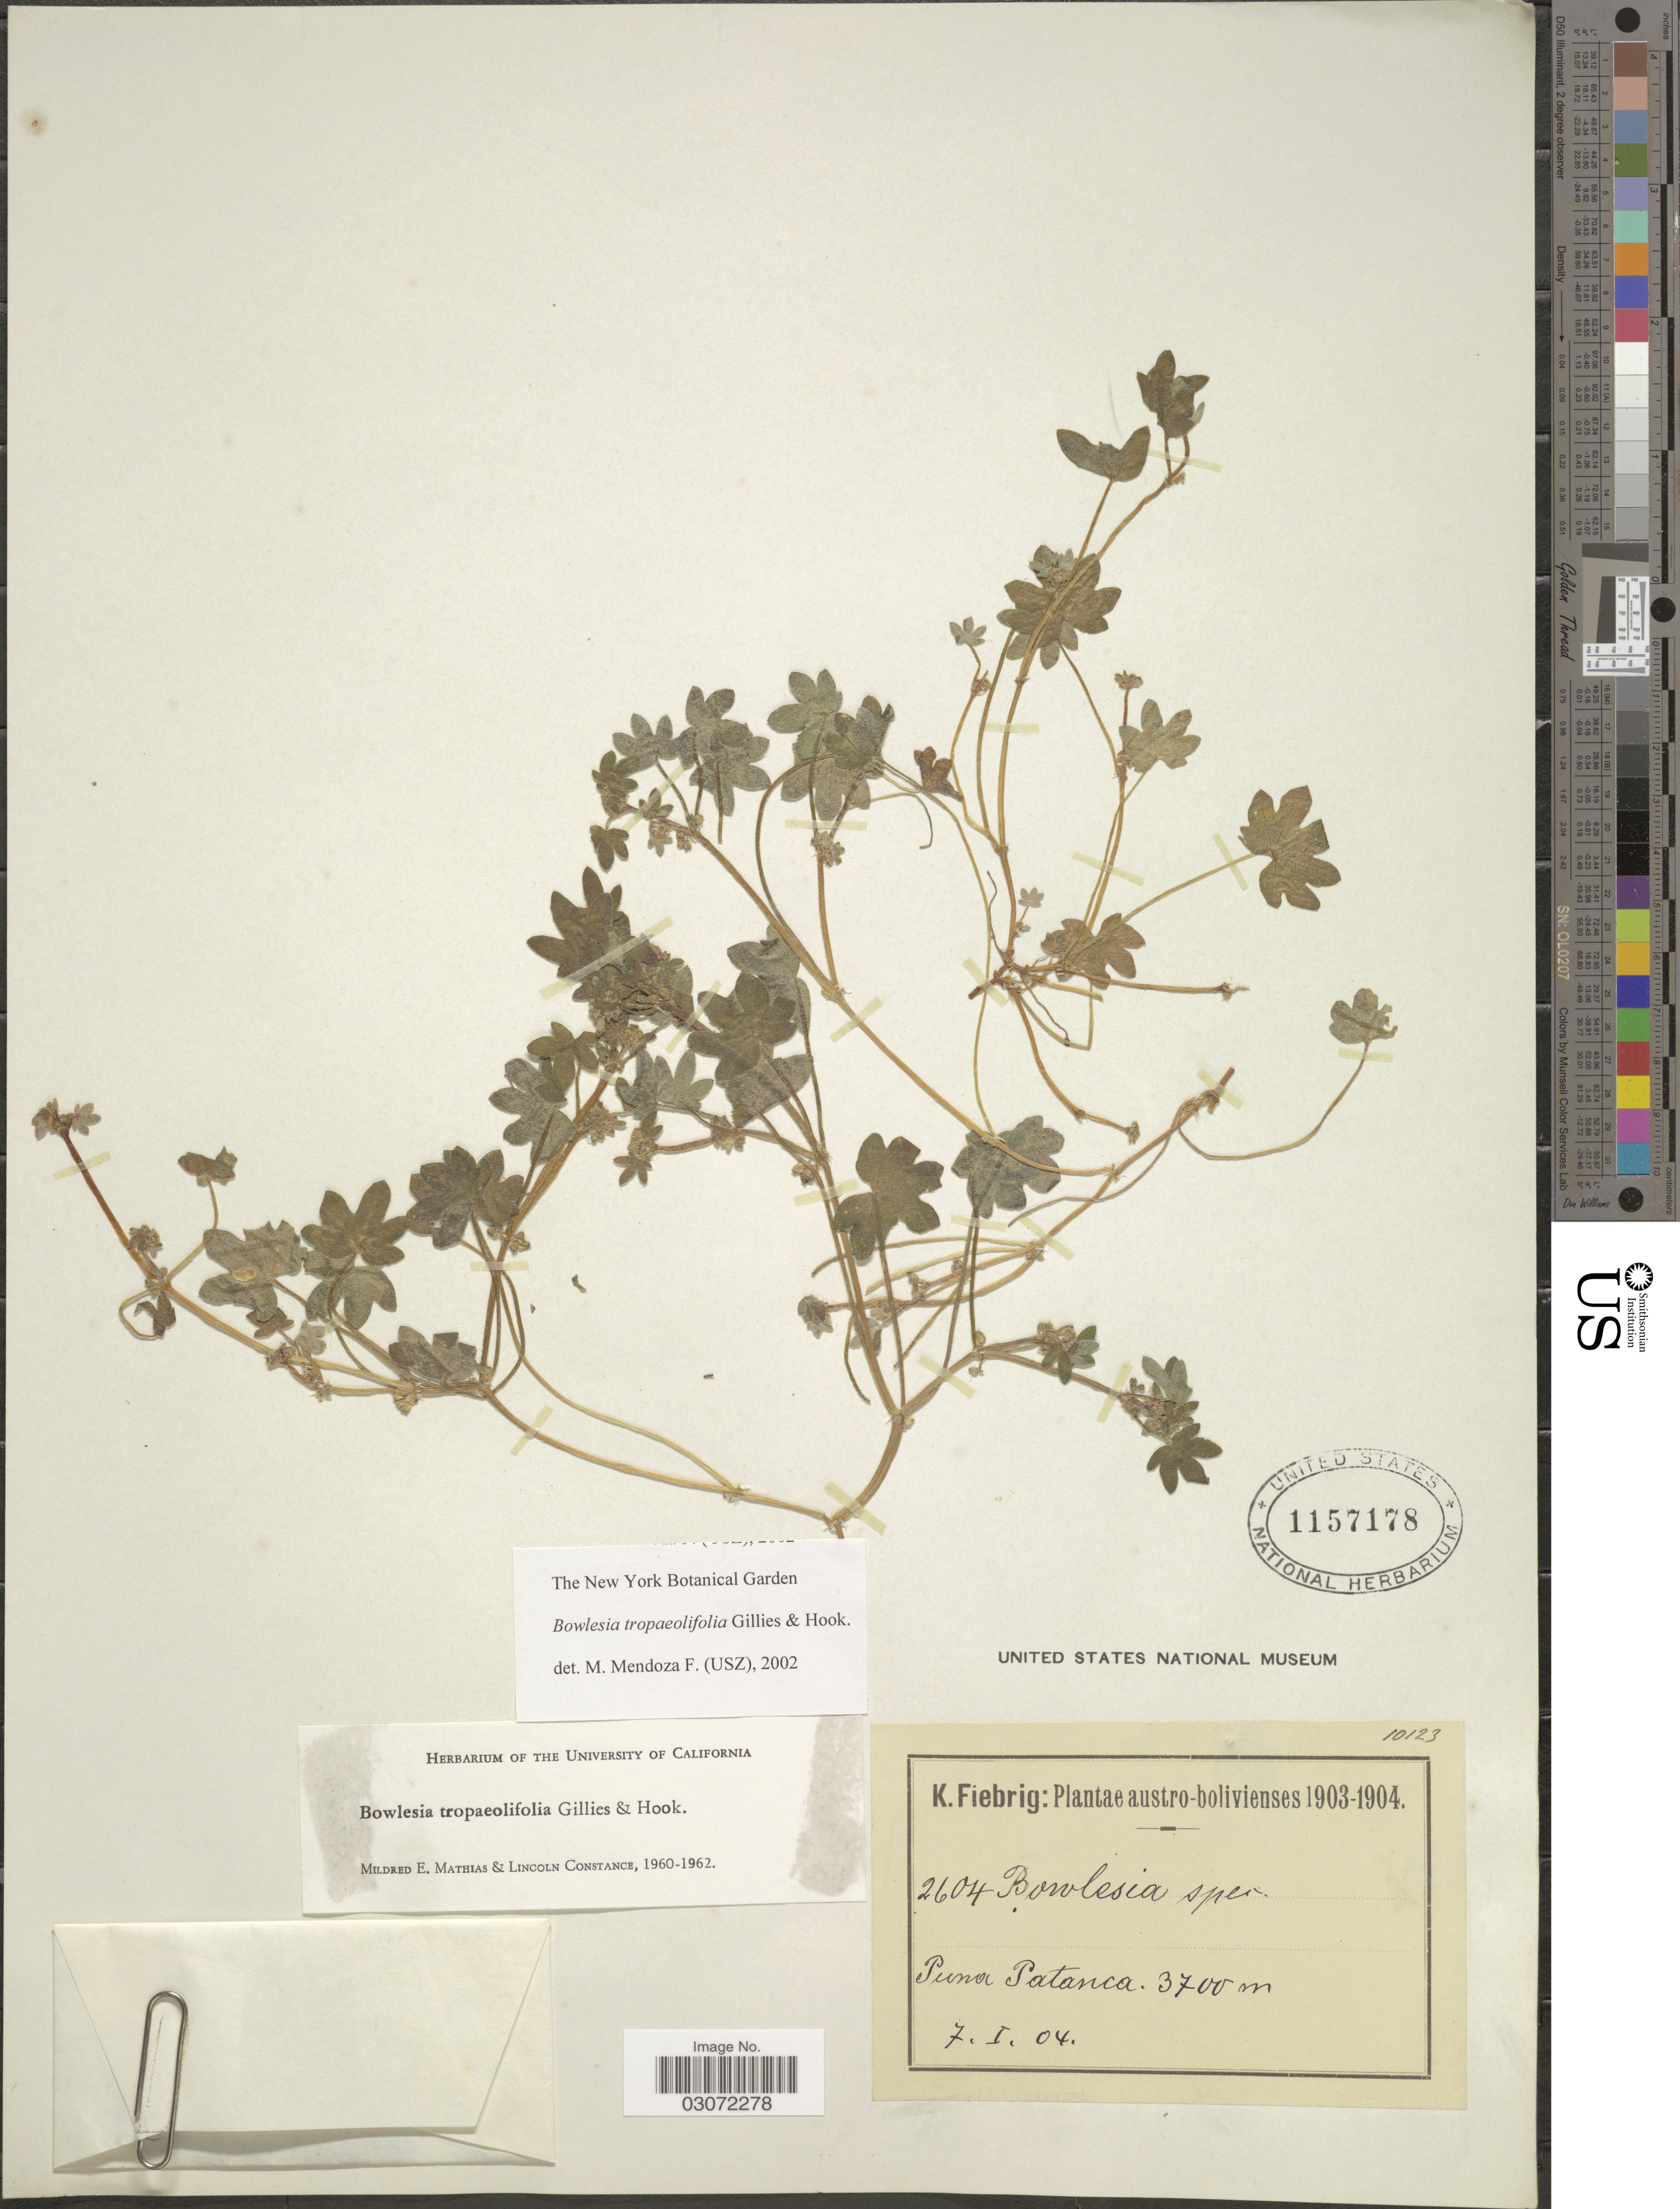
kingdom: Plantae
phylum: Tracheophyta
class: Magnoliopsida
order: Apiales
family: Apiaceae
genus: Bowlesia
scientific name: Bowlesia tropaeolifolia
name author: J.M. Gillet & Hook.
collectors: K. Fiebrig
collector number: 2604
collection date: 1904-01-07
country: Bolivia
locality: Austro-bolivienses. Puna Patanca.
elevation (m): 3700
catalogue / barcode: US 1157178